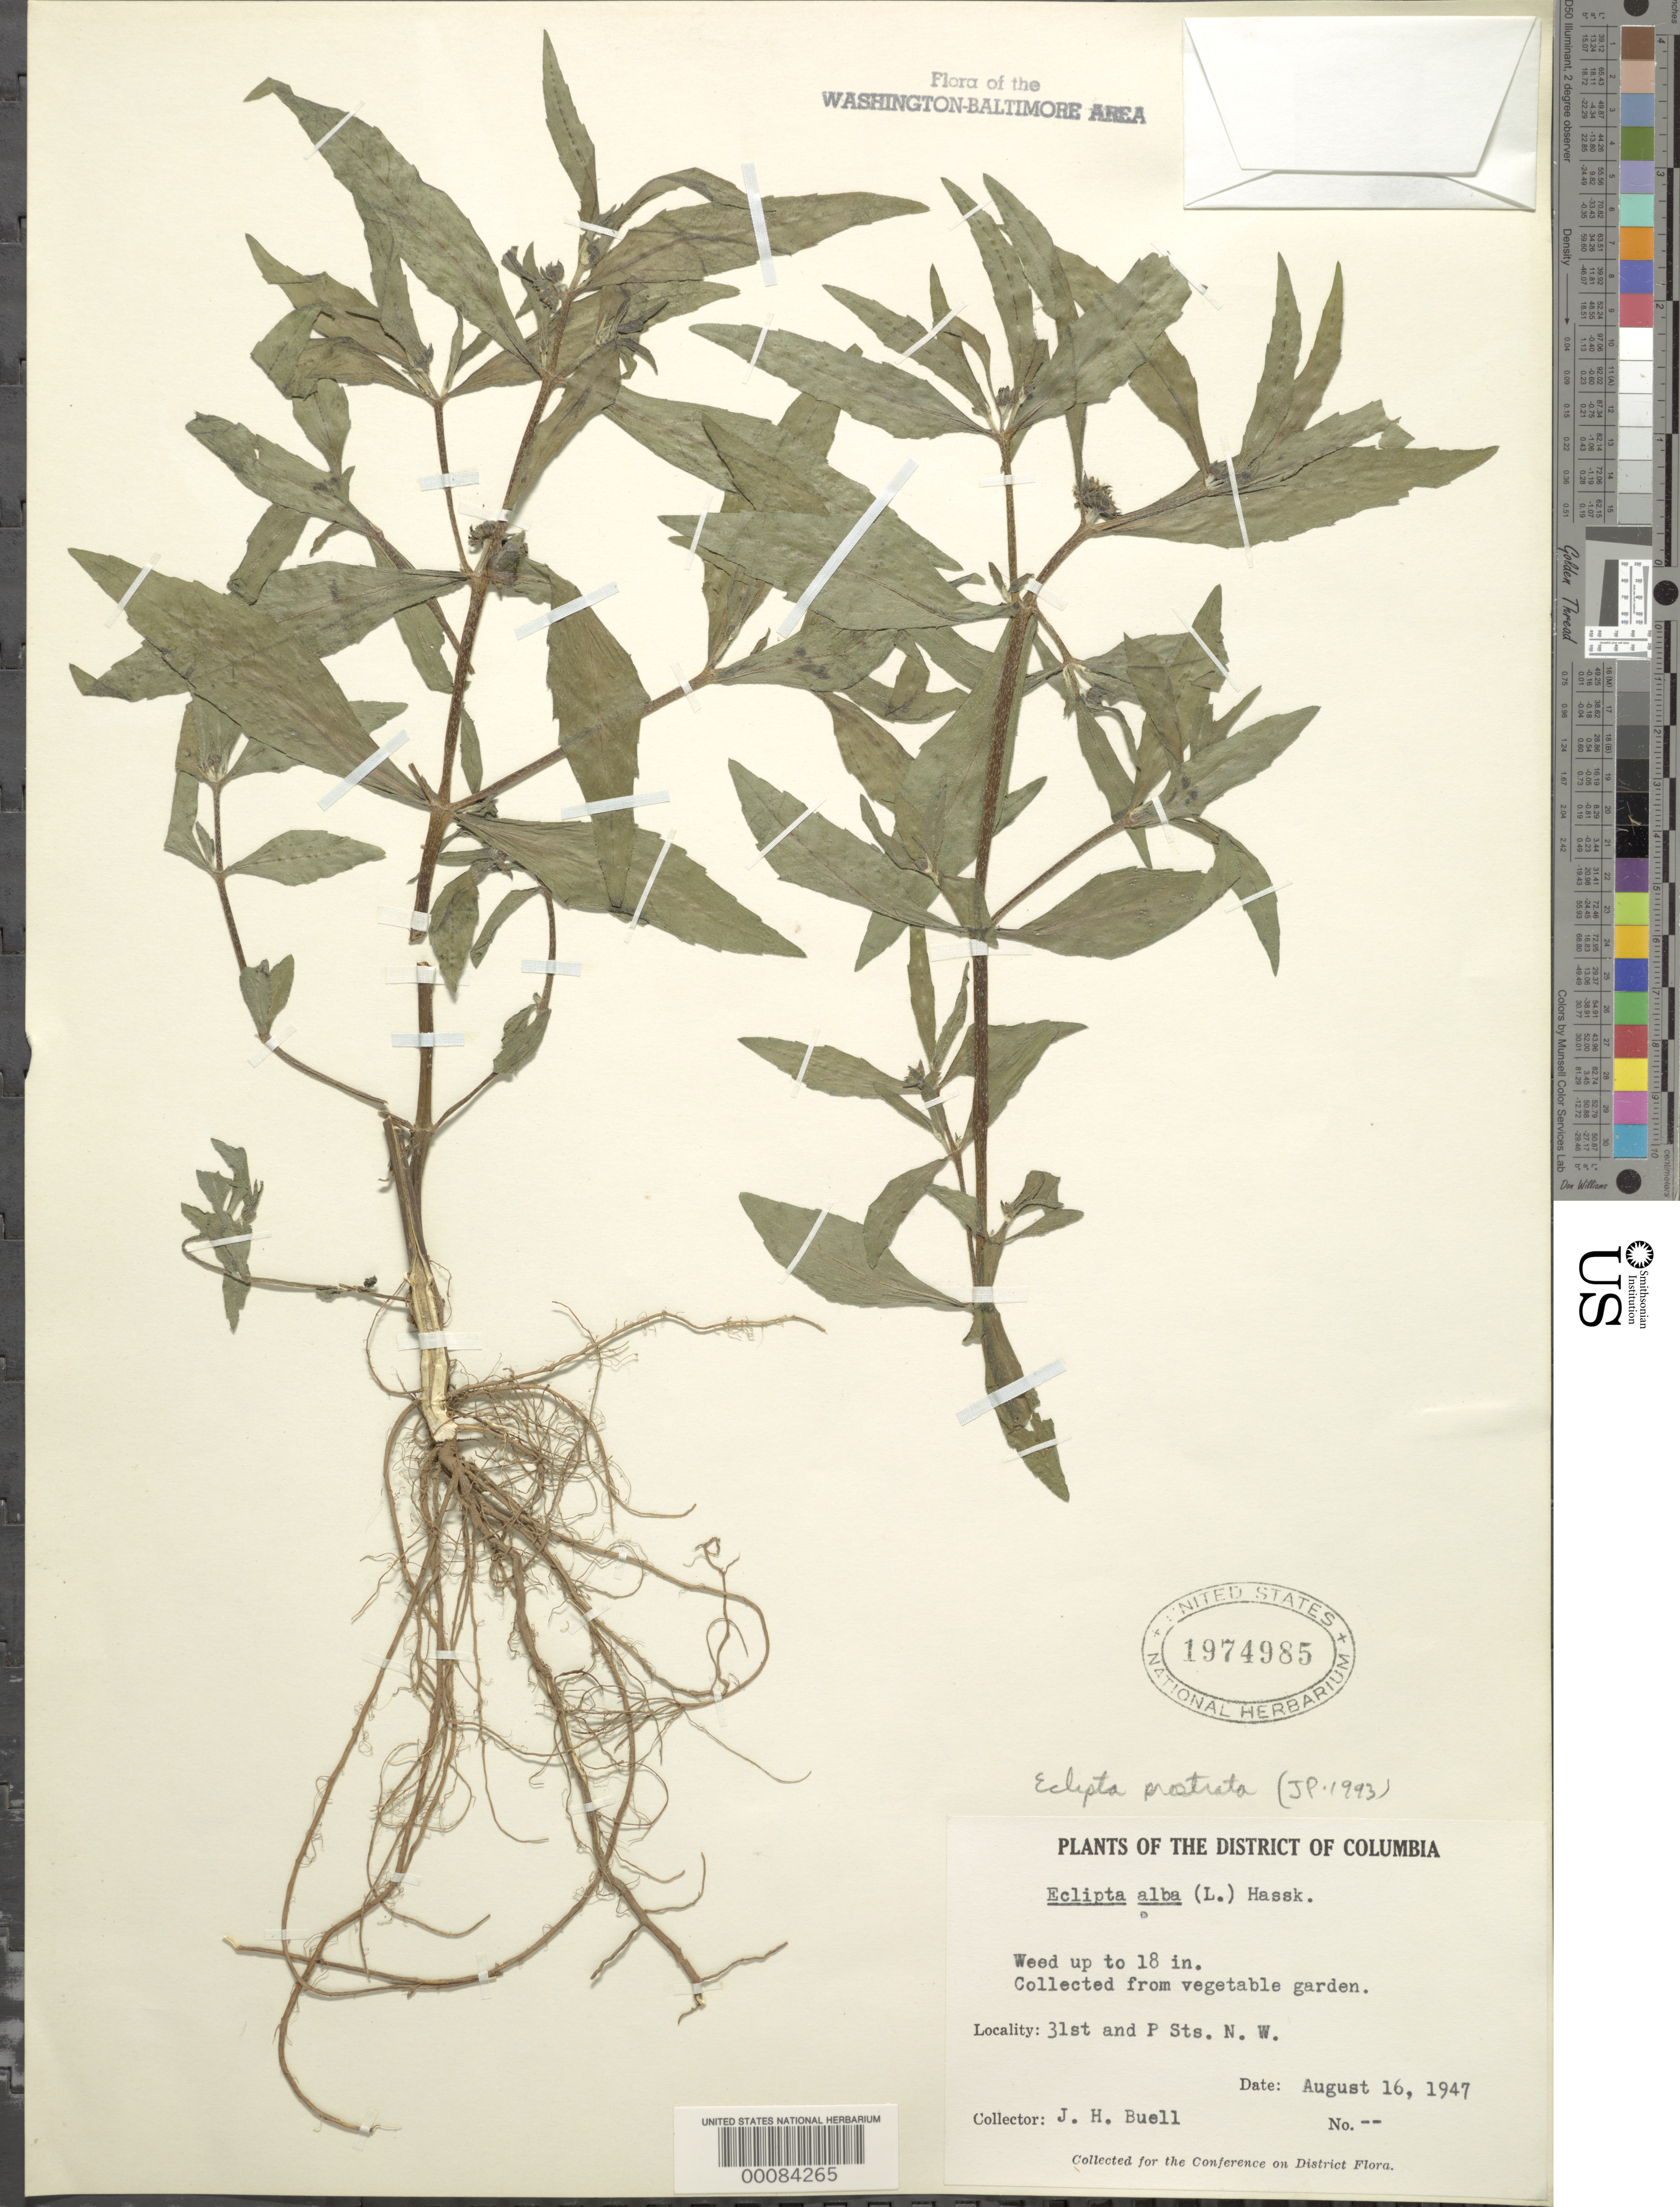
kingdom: Plantae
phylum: Tracheophyta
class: Magnoliopsida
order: Asterales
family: Asteraceae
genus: Eclipta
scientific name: Eclipta prostrata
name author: (L.) L.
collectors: J. Buell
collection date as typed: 16 Aug 1947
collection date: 1947-08-16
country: United States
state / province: District of Columbia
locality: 31 and P Sts. NW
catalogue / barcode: US 1974985